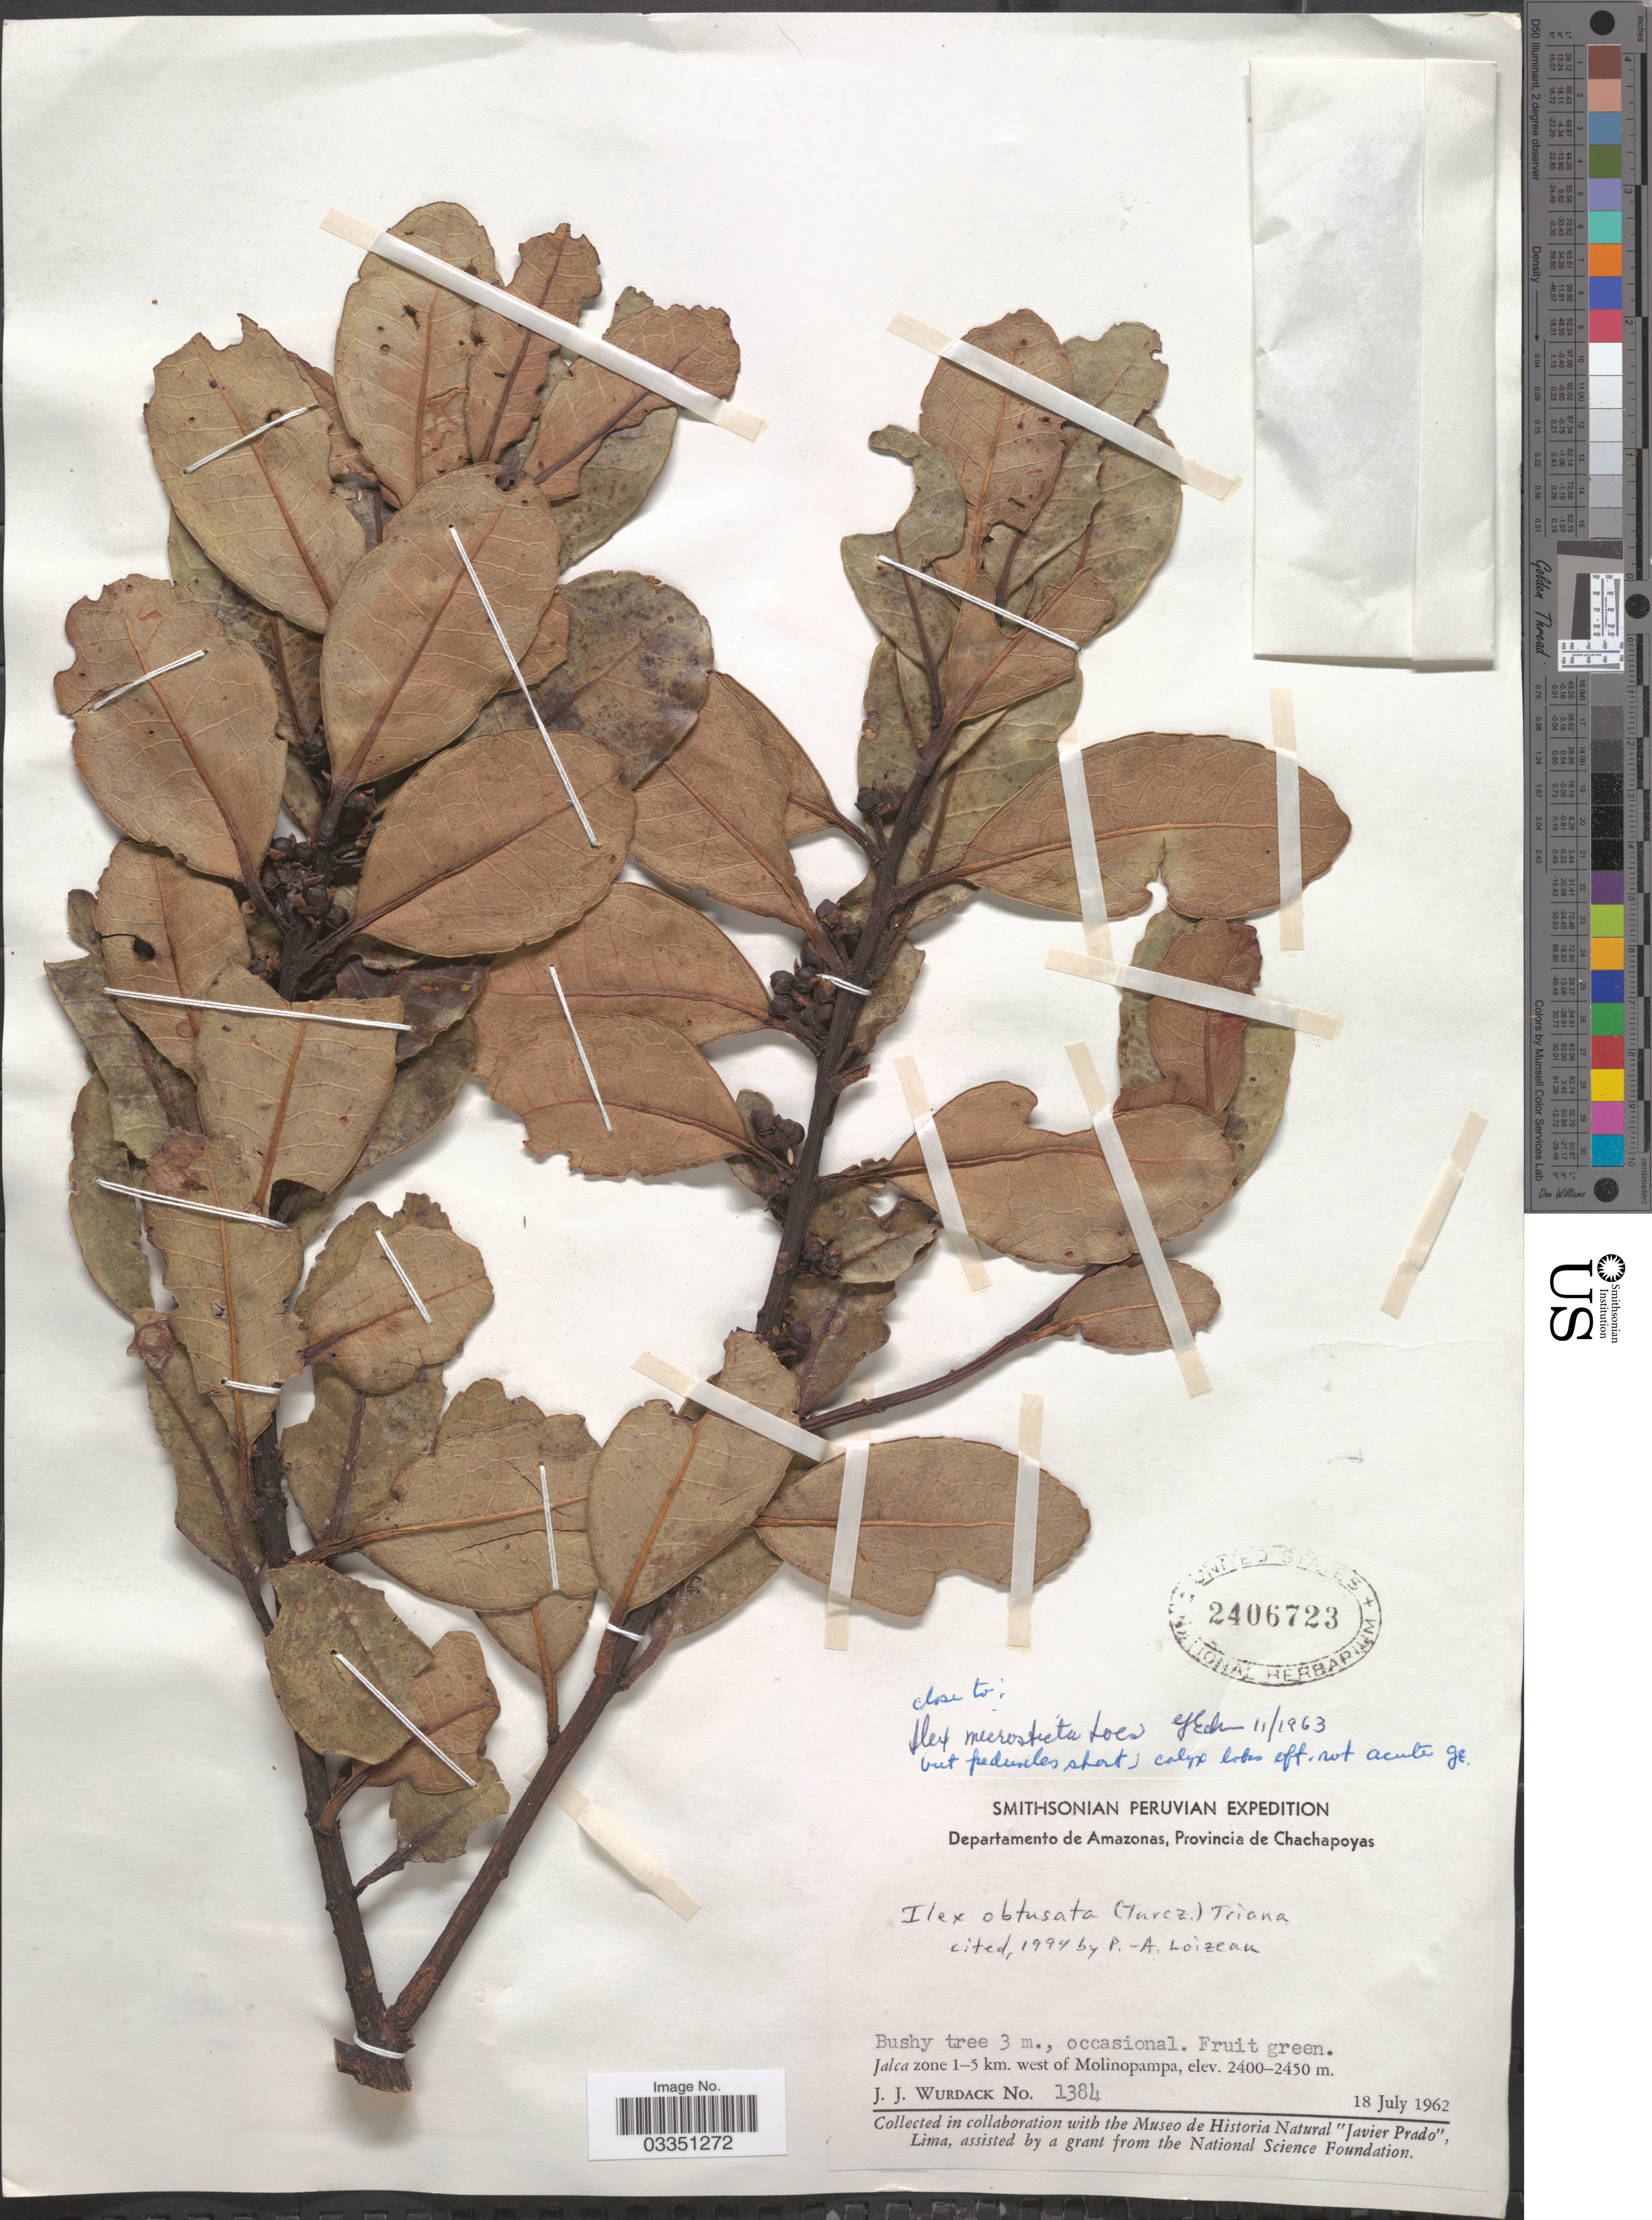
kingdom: Plantae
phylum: Tracheophyta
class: Magnoliopsida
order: Aquifoliales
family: Aquifoliaceae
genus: Ilex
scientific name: Ilex obtusata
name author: Triana & Planch.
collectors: J. J. Wurdack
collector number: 1384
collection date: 1962-07-18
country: Peru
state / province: Amazonas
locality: Departamento de Amazonas, Provincia de Chachapoyas. Jalca zone 1-5 km. west of Molinopampa.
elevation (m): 2400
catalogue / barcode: US 2406723